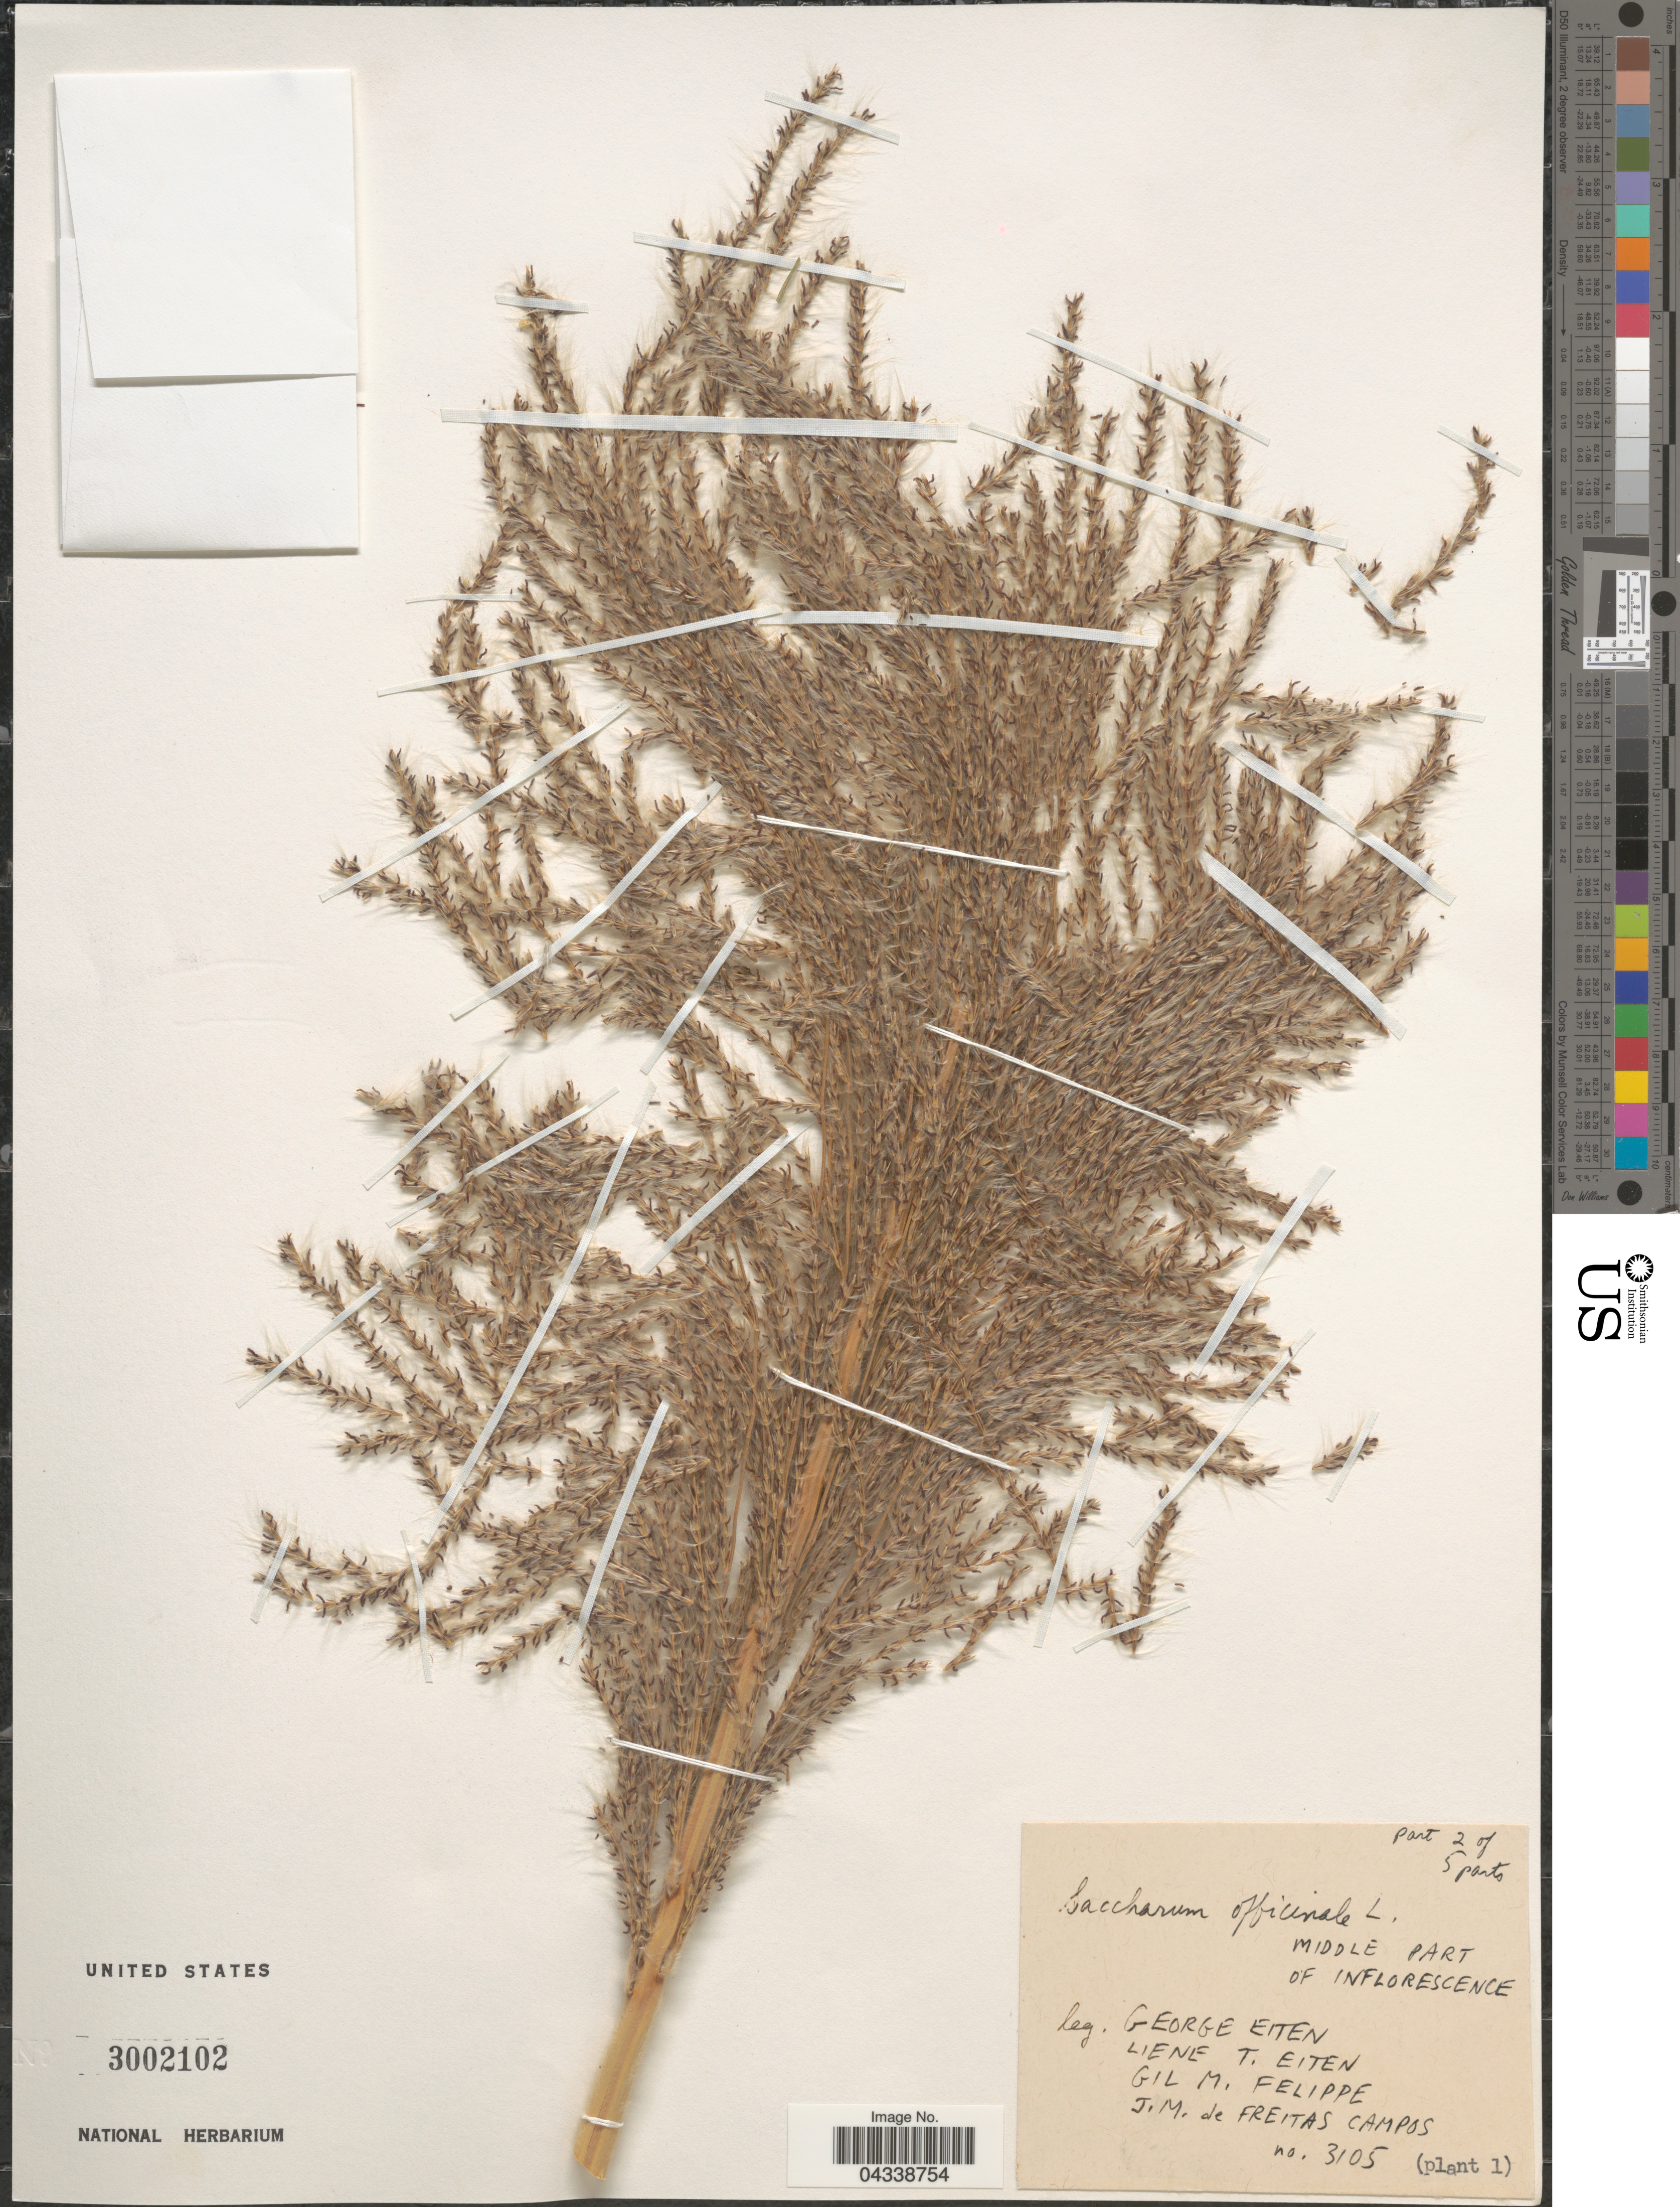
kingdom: Plantae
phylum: Tracheophyta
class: Liliopsida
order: Poales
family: Poaceae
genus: Saccharum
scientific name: Saccharum officinarum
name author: L.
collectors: G. Eiten, L. T. Eiten, G. M. Felippe & J. M. F. Campos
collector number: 3105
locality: Middle Part of Inflorescence.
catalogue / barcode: US 3002102